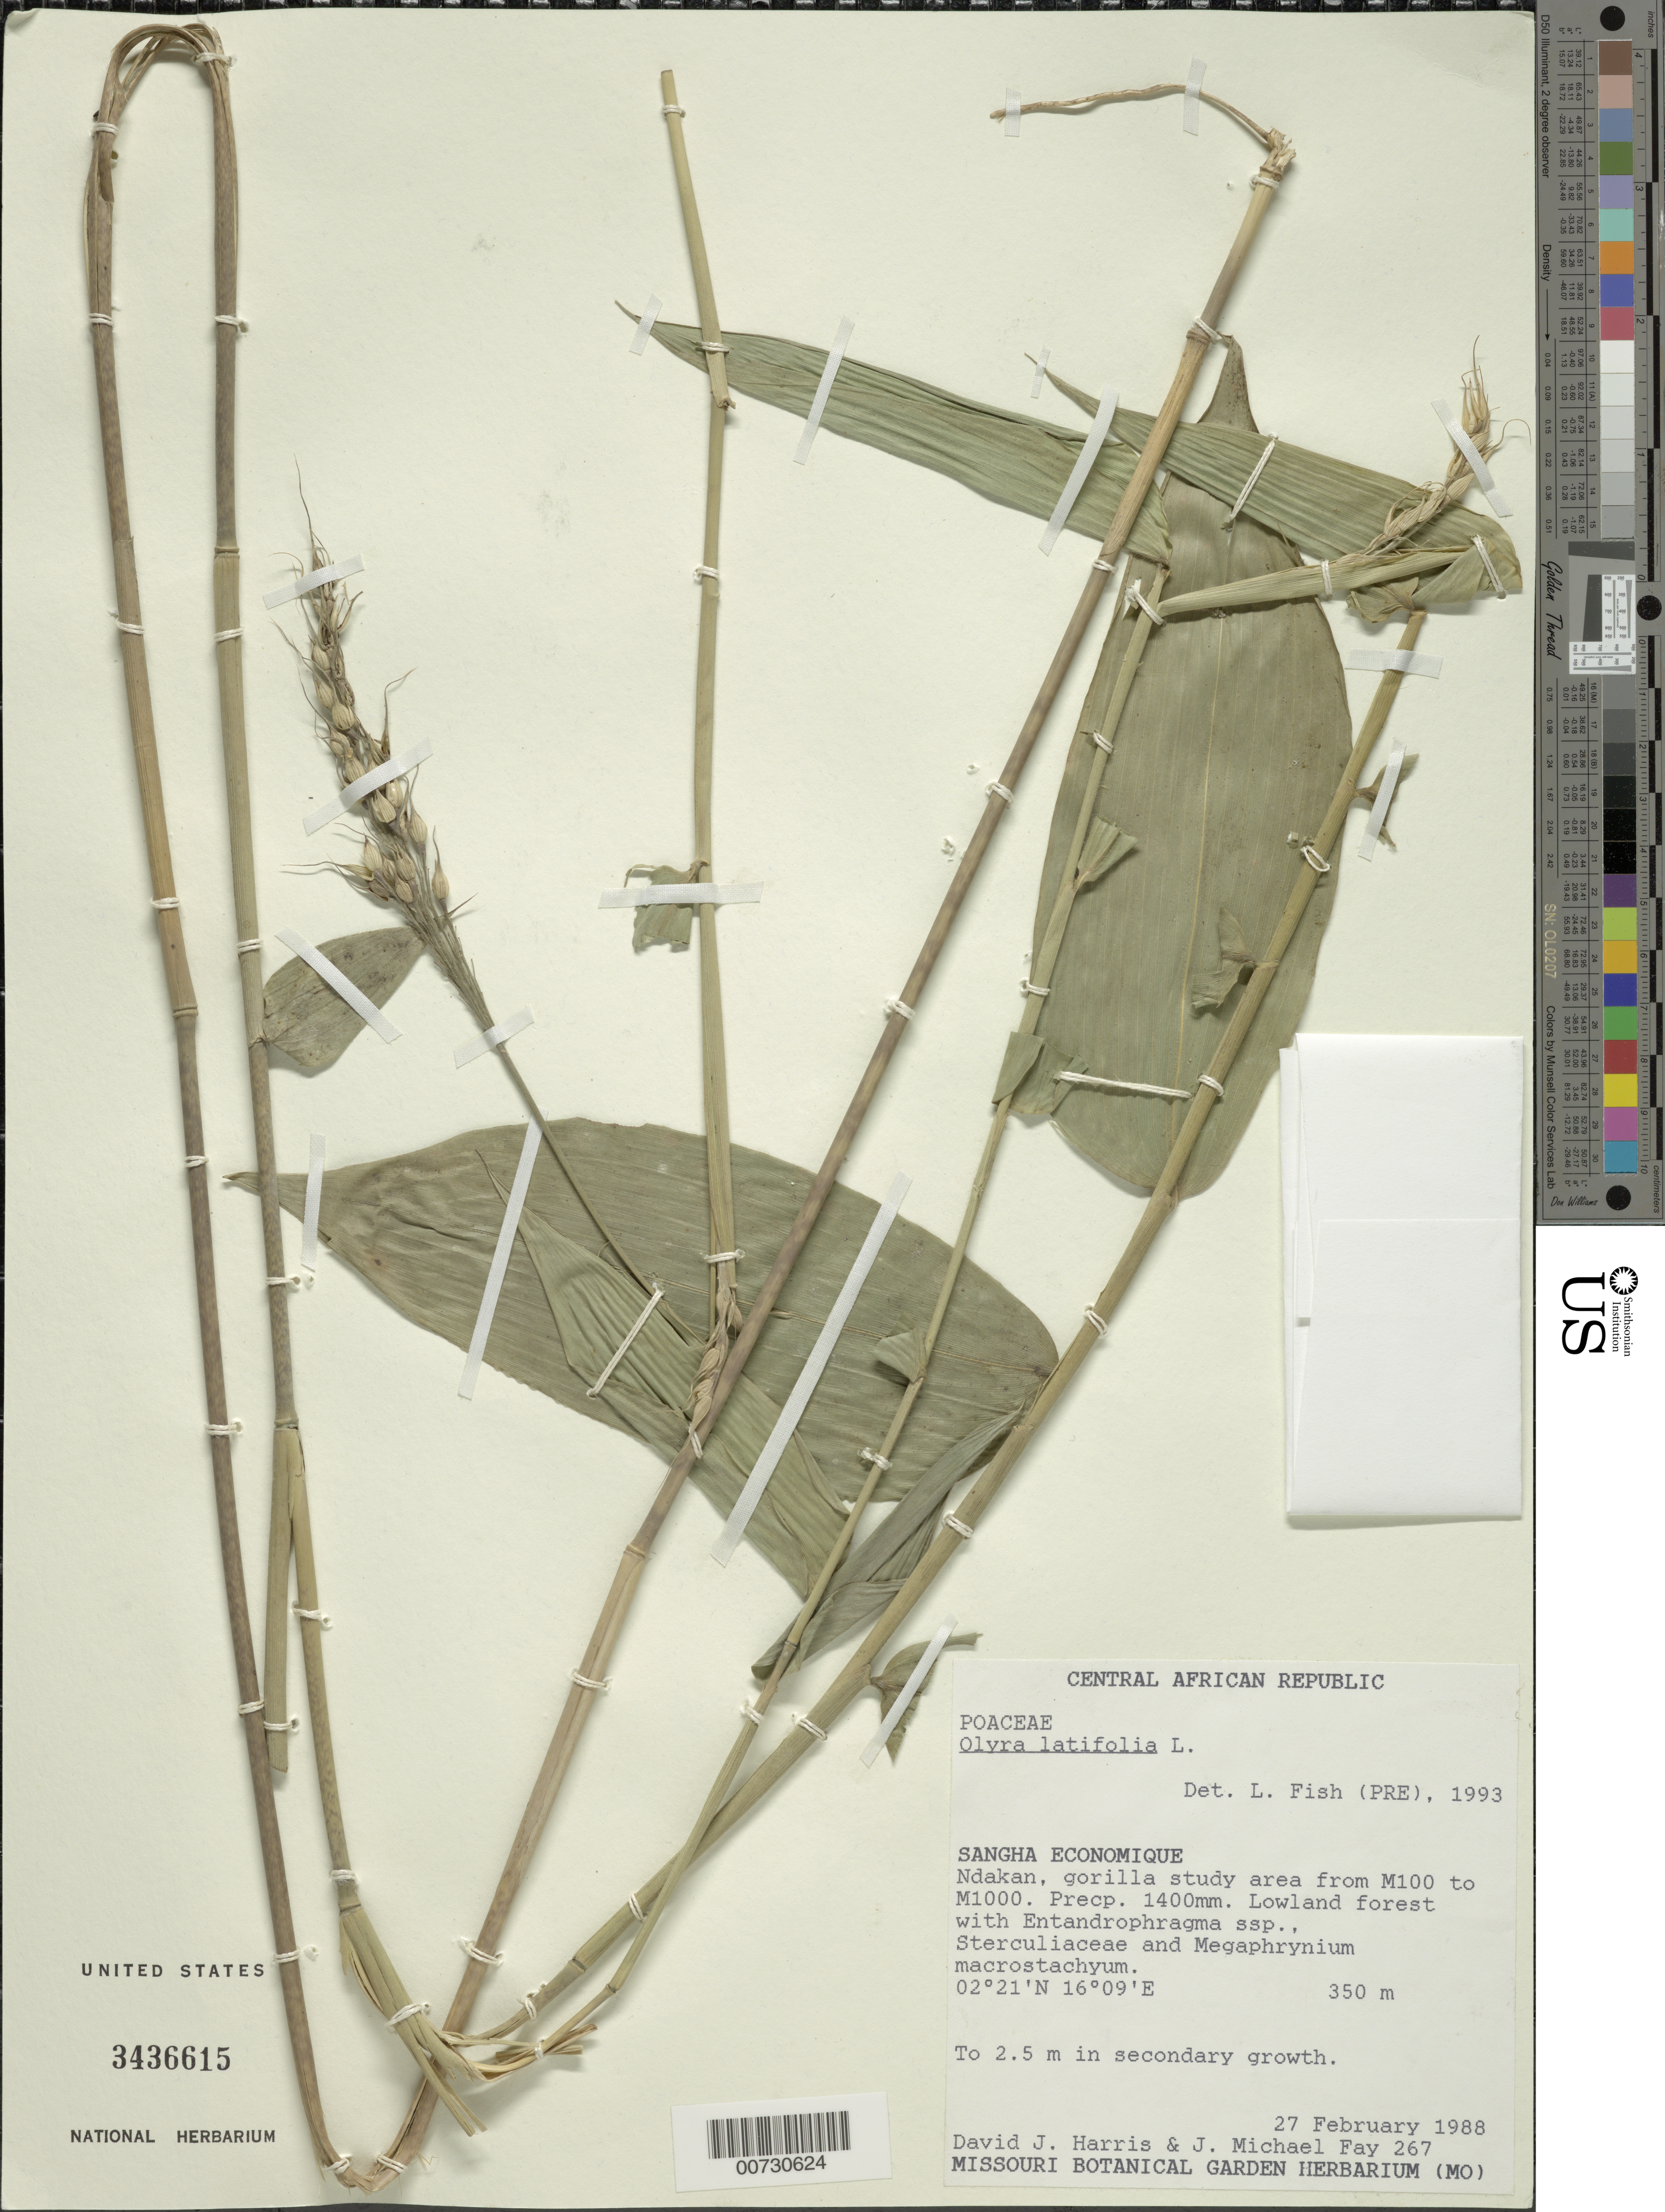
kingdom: Plantae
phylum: Tracheophyta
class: Liliopsida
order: Poales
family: Poaceae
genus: Olyra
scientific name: Olyra latifolia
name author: L.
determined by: Fish, L., (PRE), Botanical Research Institute (Pretoria)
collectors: D. J. Harris & J. M. Fay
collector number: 267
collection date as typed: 27 Feb 1988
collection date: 1988-02-27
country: Central African Republic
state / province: Sangha-Mbaere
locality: Ndakan, Gorilla Study area from M100 to M1000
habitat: Lowland forest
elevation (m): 350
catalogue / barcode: US 3436615